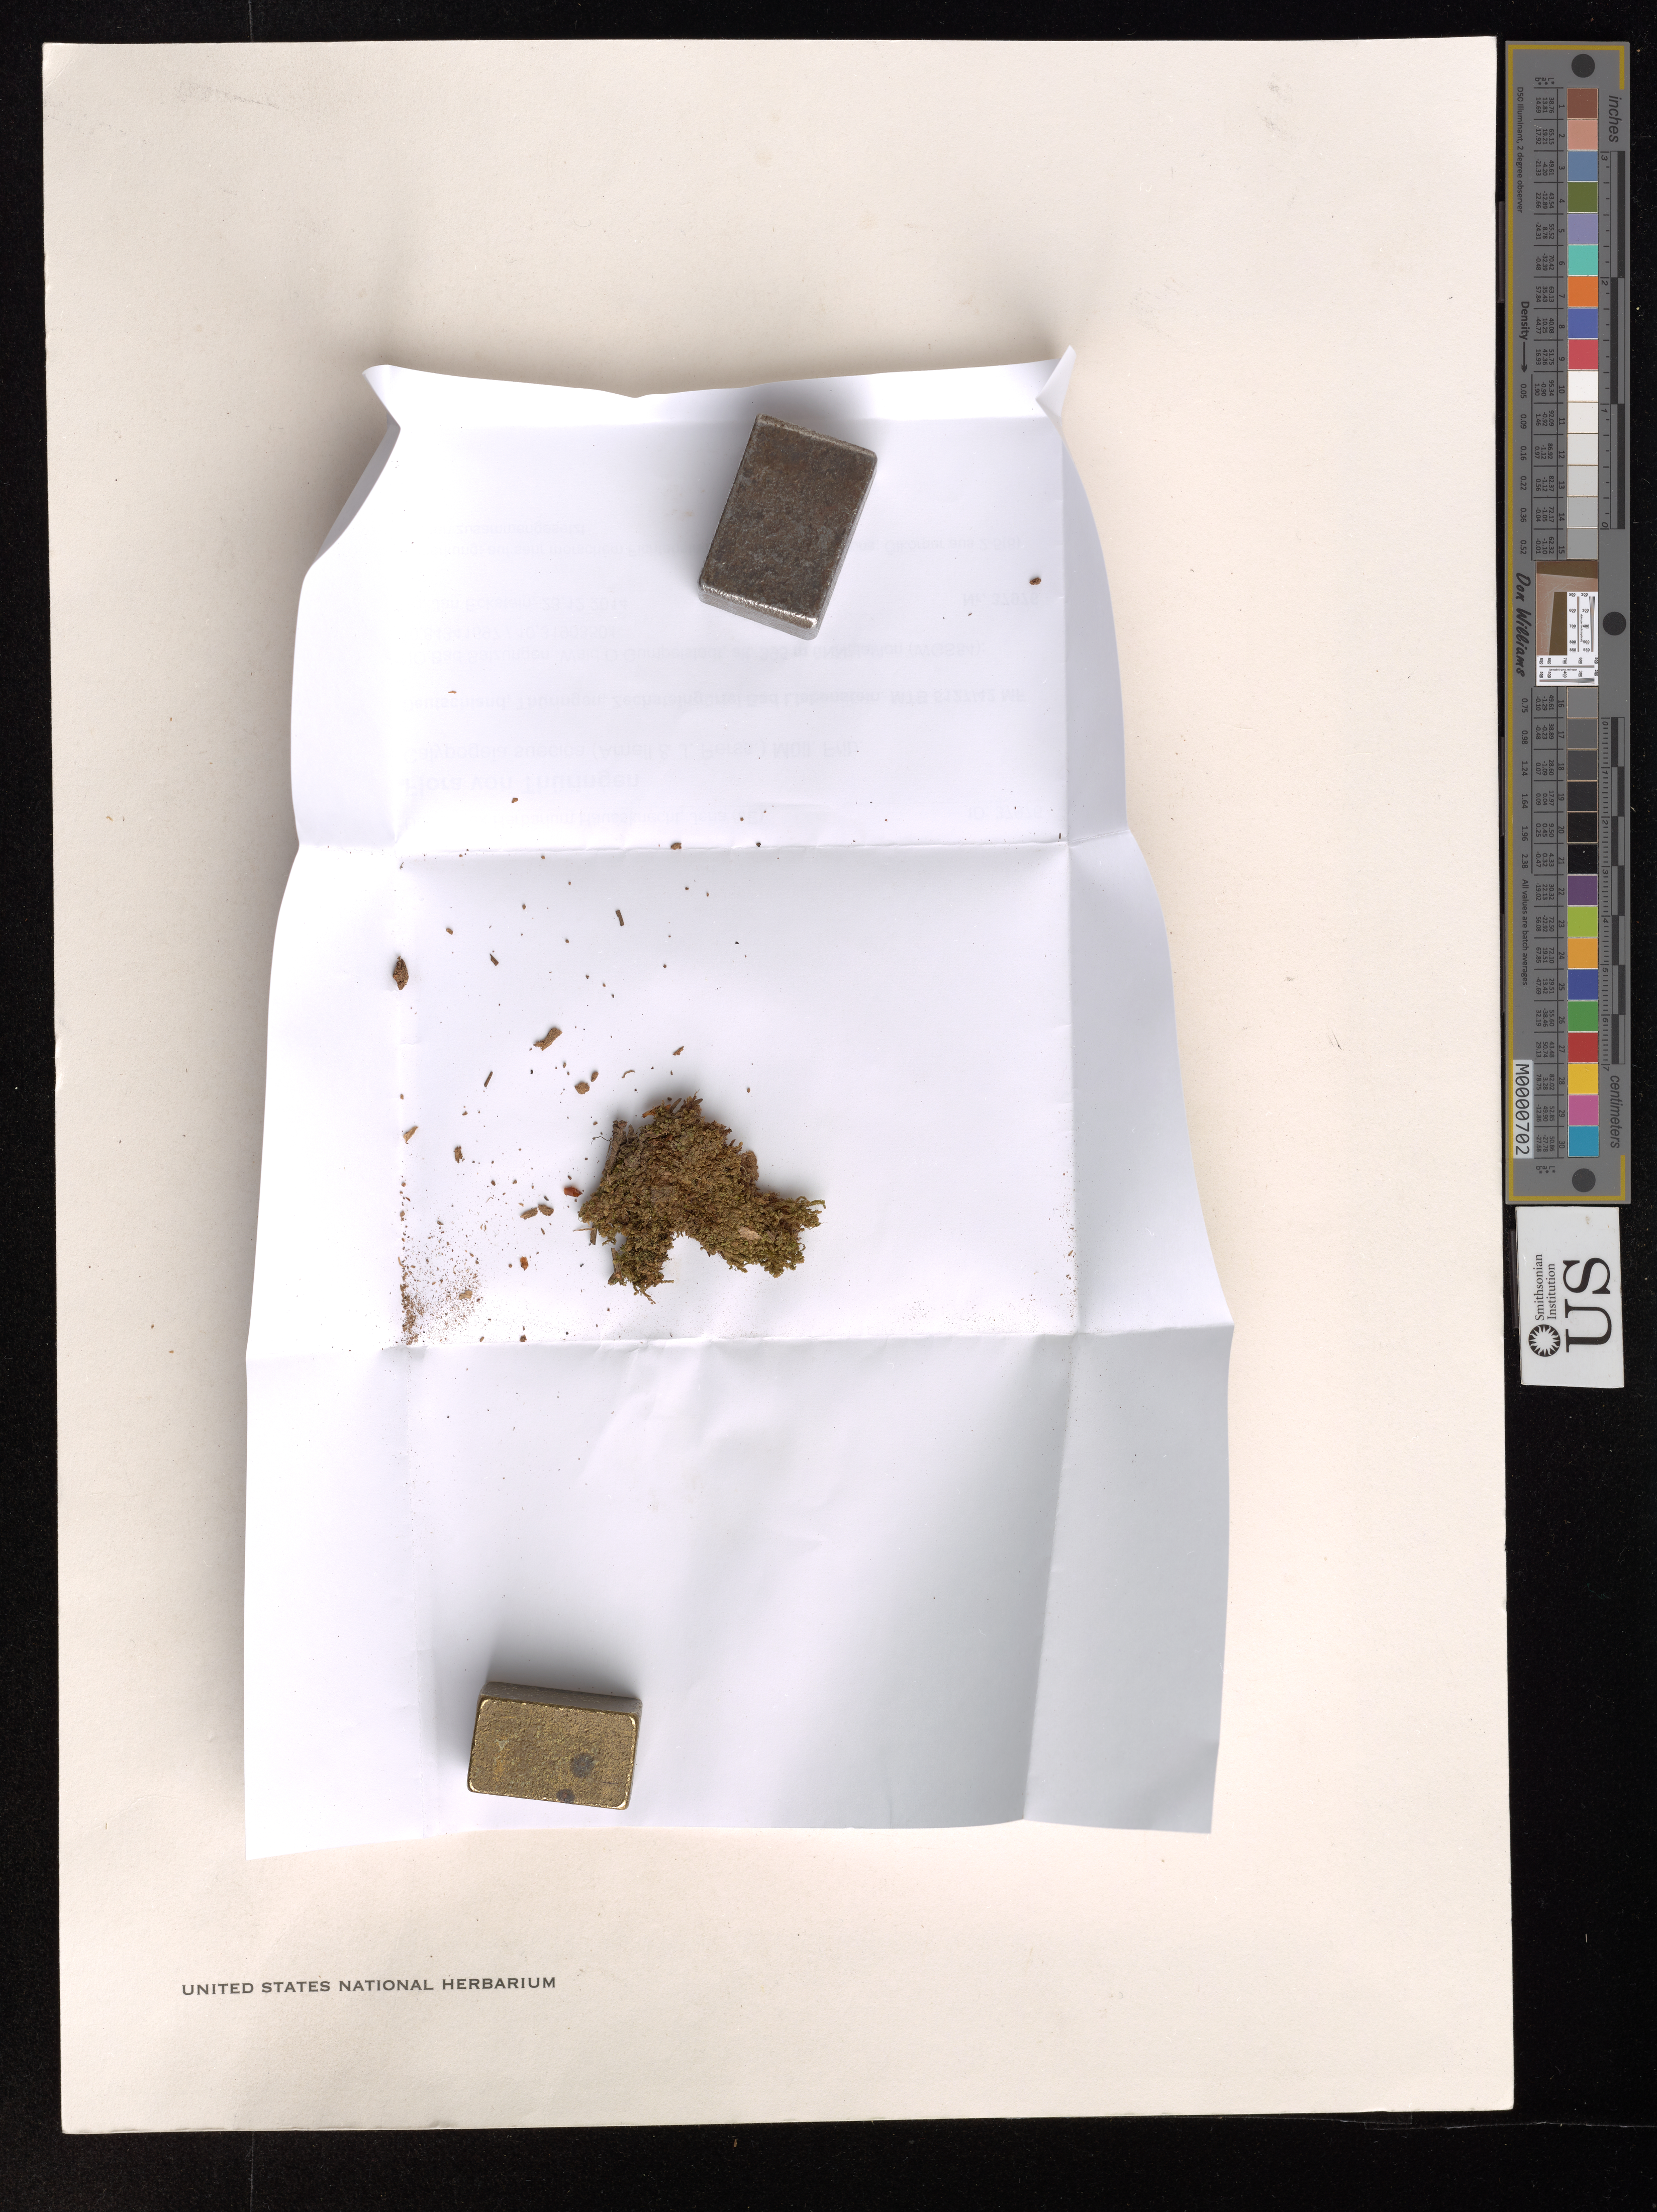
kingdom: Plantae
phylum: Marchantiophyta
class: Jungermanniopsida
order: Jungermanniales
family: Calypogeiaceae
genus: Calypogeia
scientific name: Calypogeia suecica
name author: (Arnell & J. Perss.) Müll. Frib.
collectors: J. Eckstein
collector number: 37976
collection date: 2014-12-23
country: Germany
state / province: Thüringen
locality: Zechsteingürtel Bad Liebenstein. MTB 5127/42 MF 5. NO Bad Salzungen, Wald O Gumpelstadt, (WGS84).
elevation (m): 395